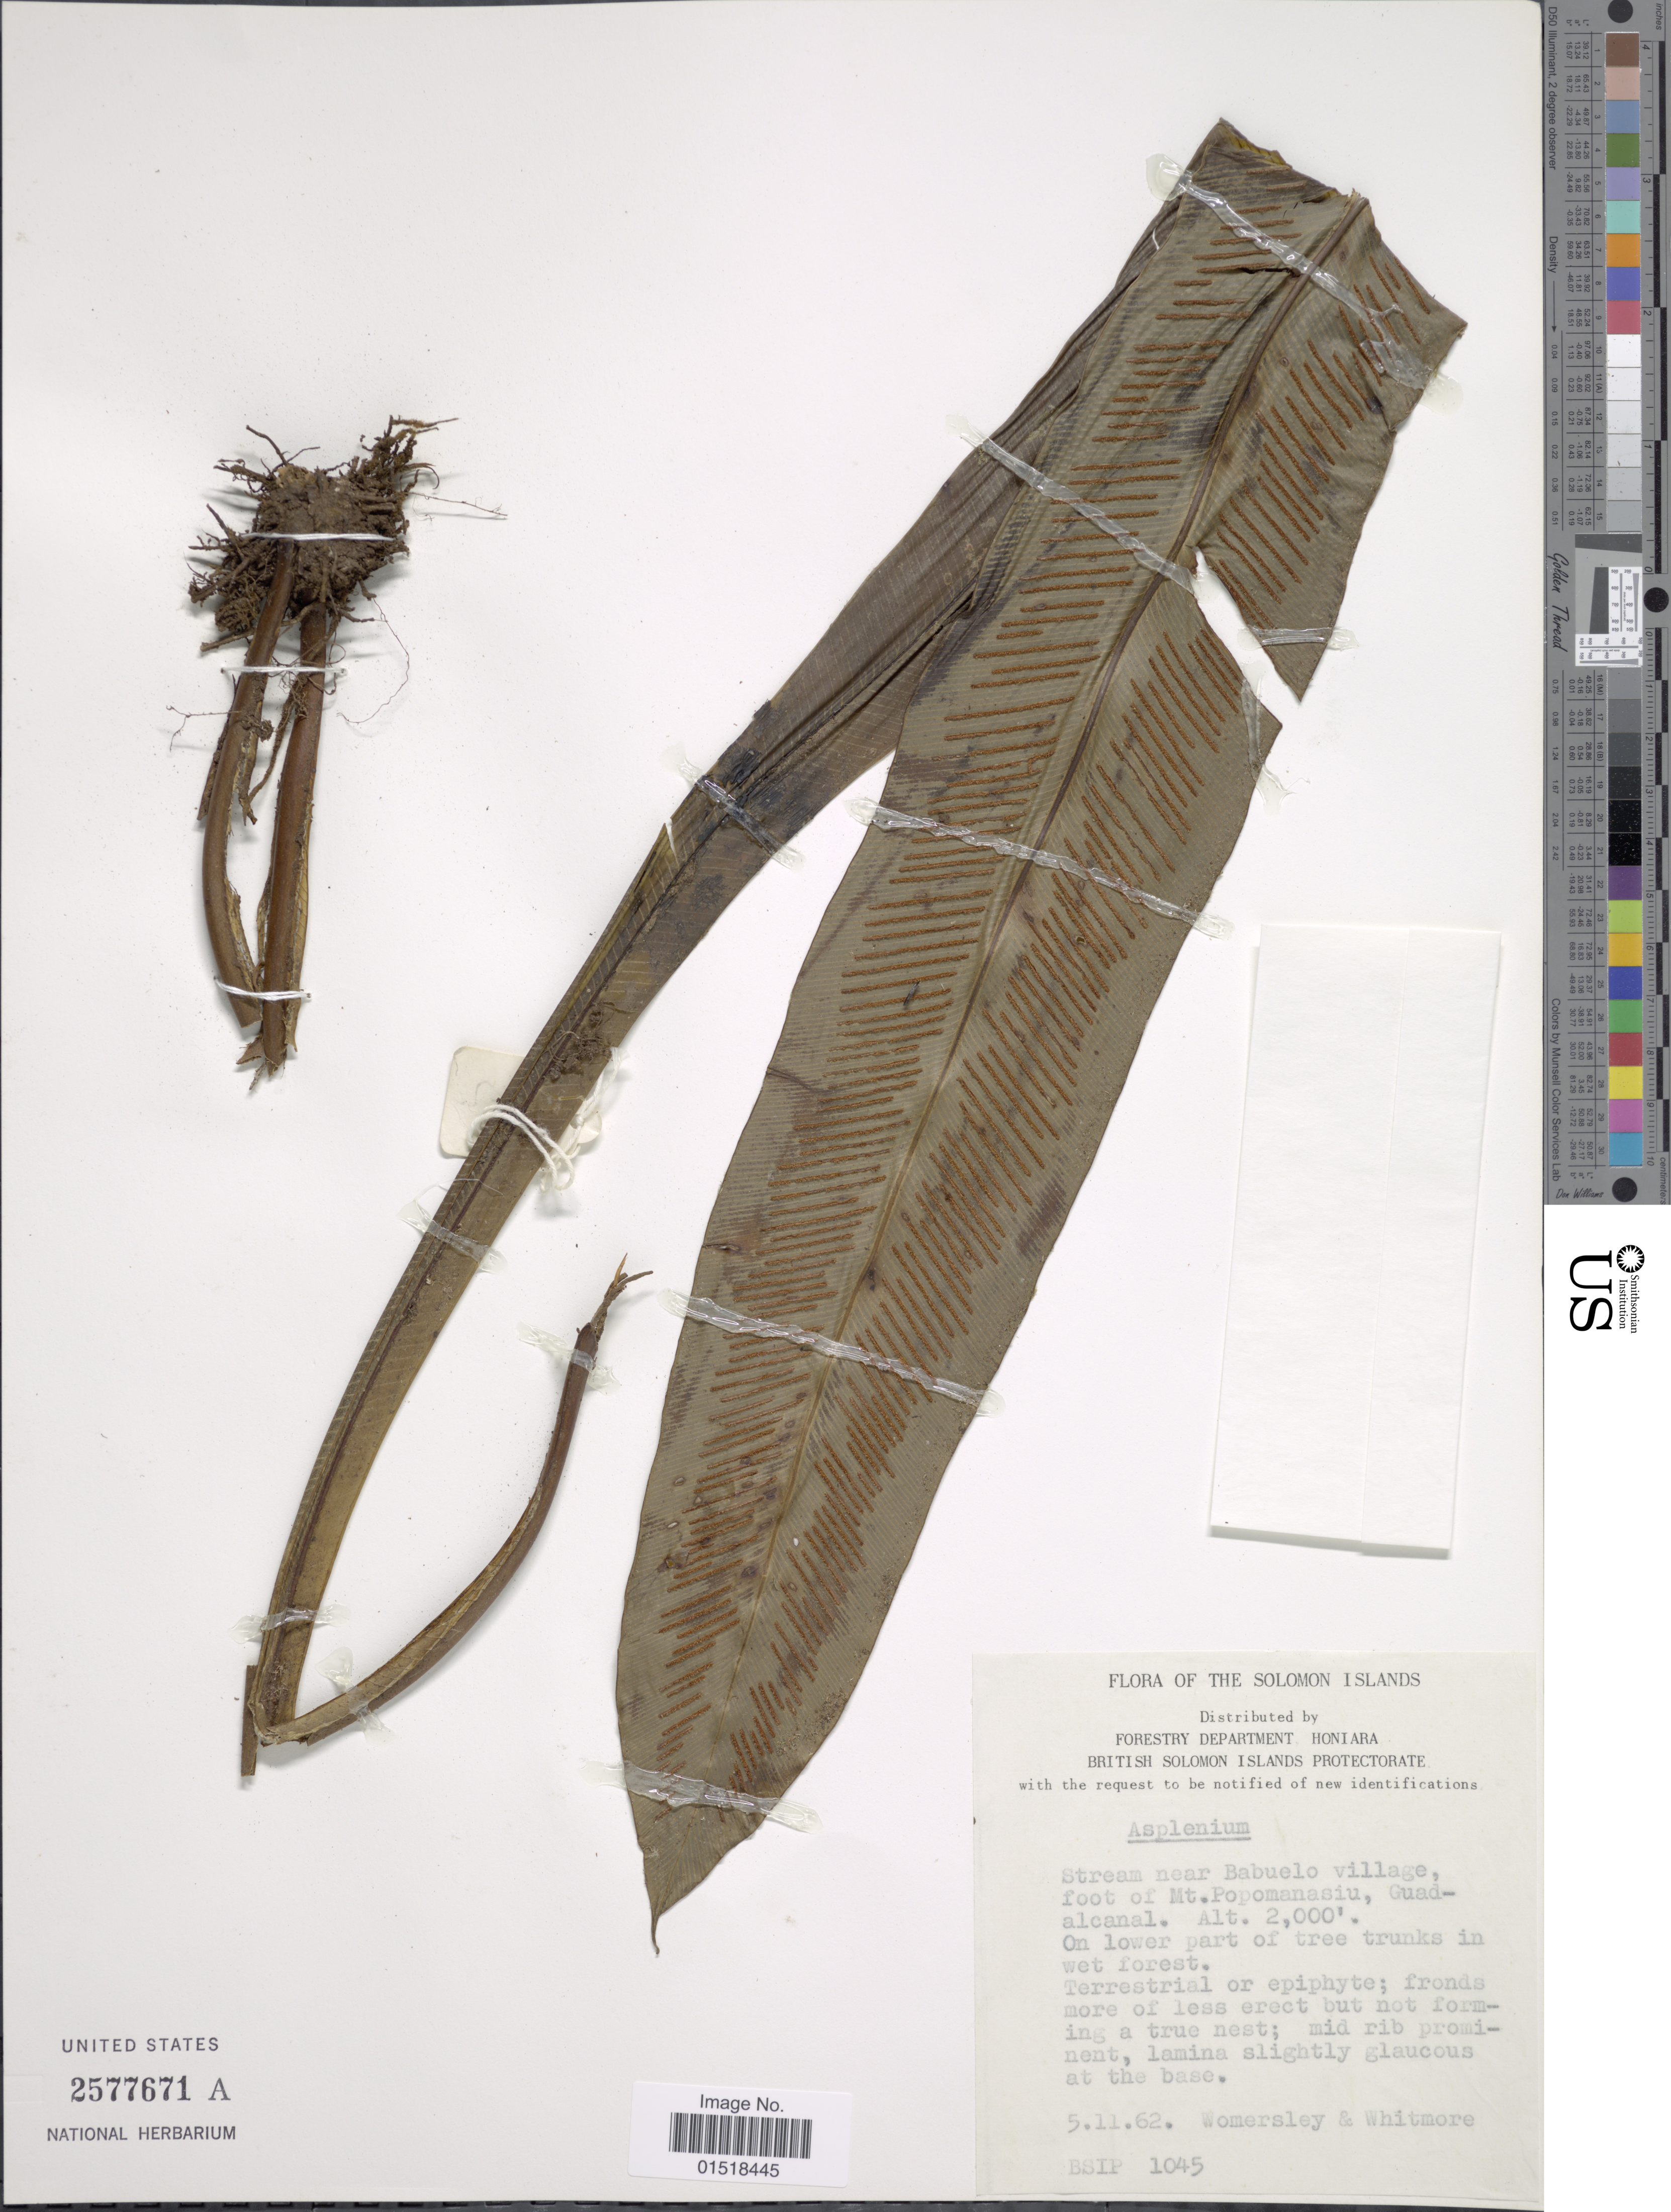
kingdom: Plantae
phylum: Tracheophyta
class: Polypodiopsida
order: Polypodiales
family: Aspleniaceae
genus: Asplenium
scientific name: Asplenium sp.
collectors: Womersley & -. Whitmore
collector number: BSIP 1045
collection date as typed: Transcribed d/m/y: 5/11/62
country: Solomon Islands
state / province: Solomon Islands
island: Guadalcanal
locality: Stream near Babuelo village, foot of Mt. Popomanasiu, Guadalcanal.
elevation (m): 610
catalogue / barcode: US 2577671A